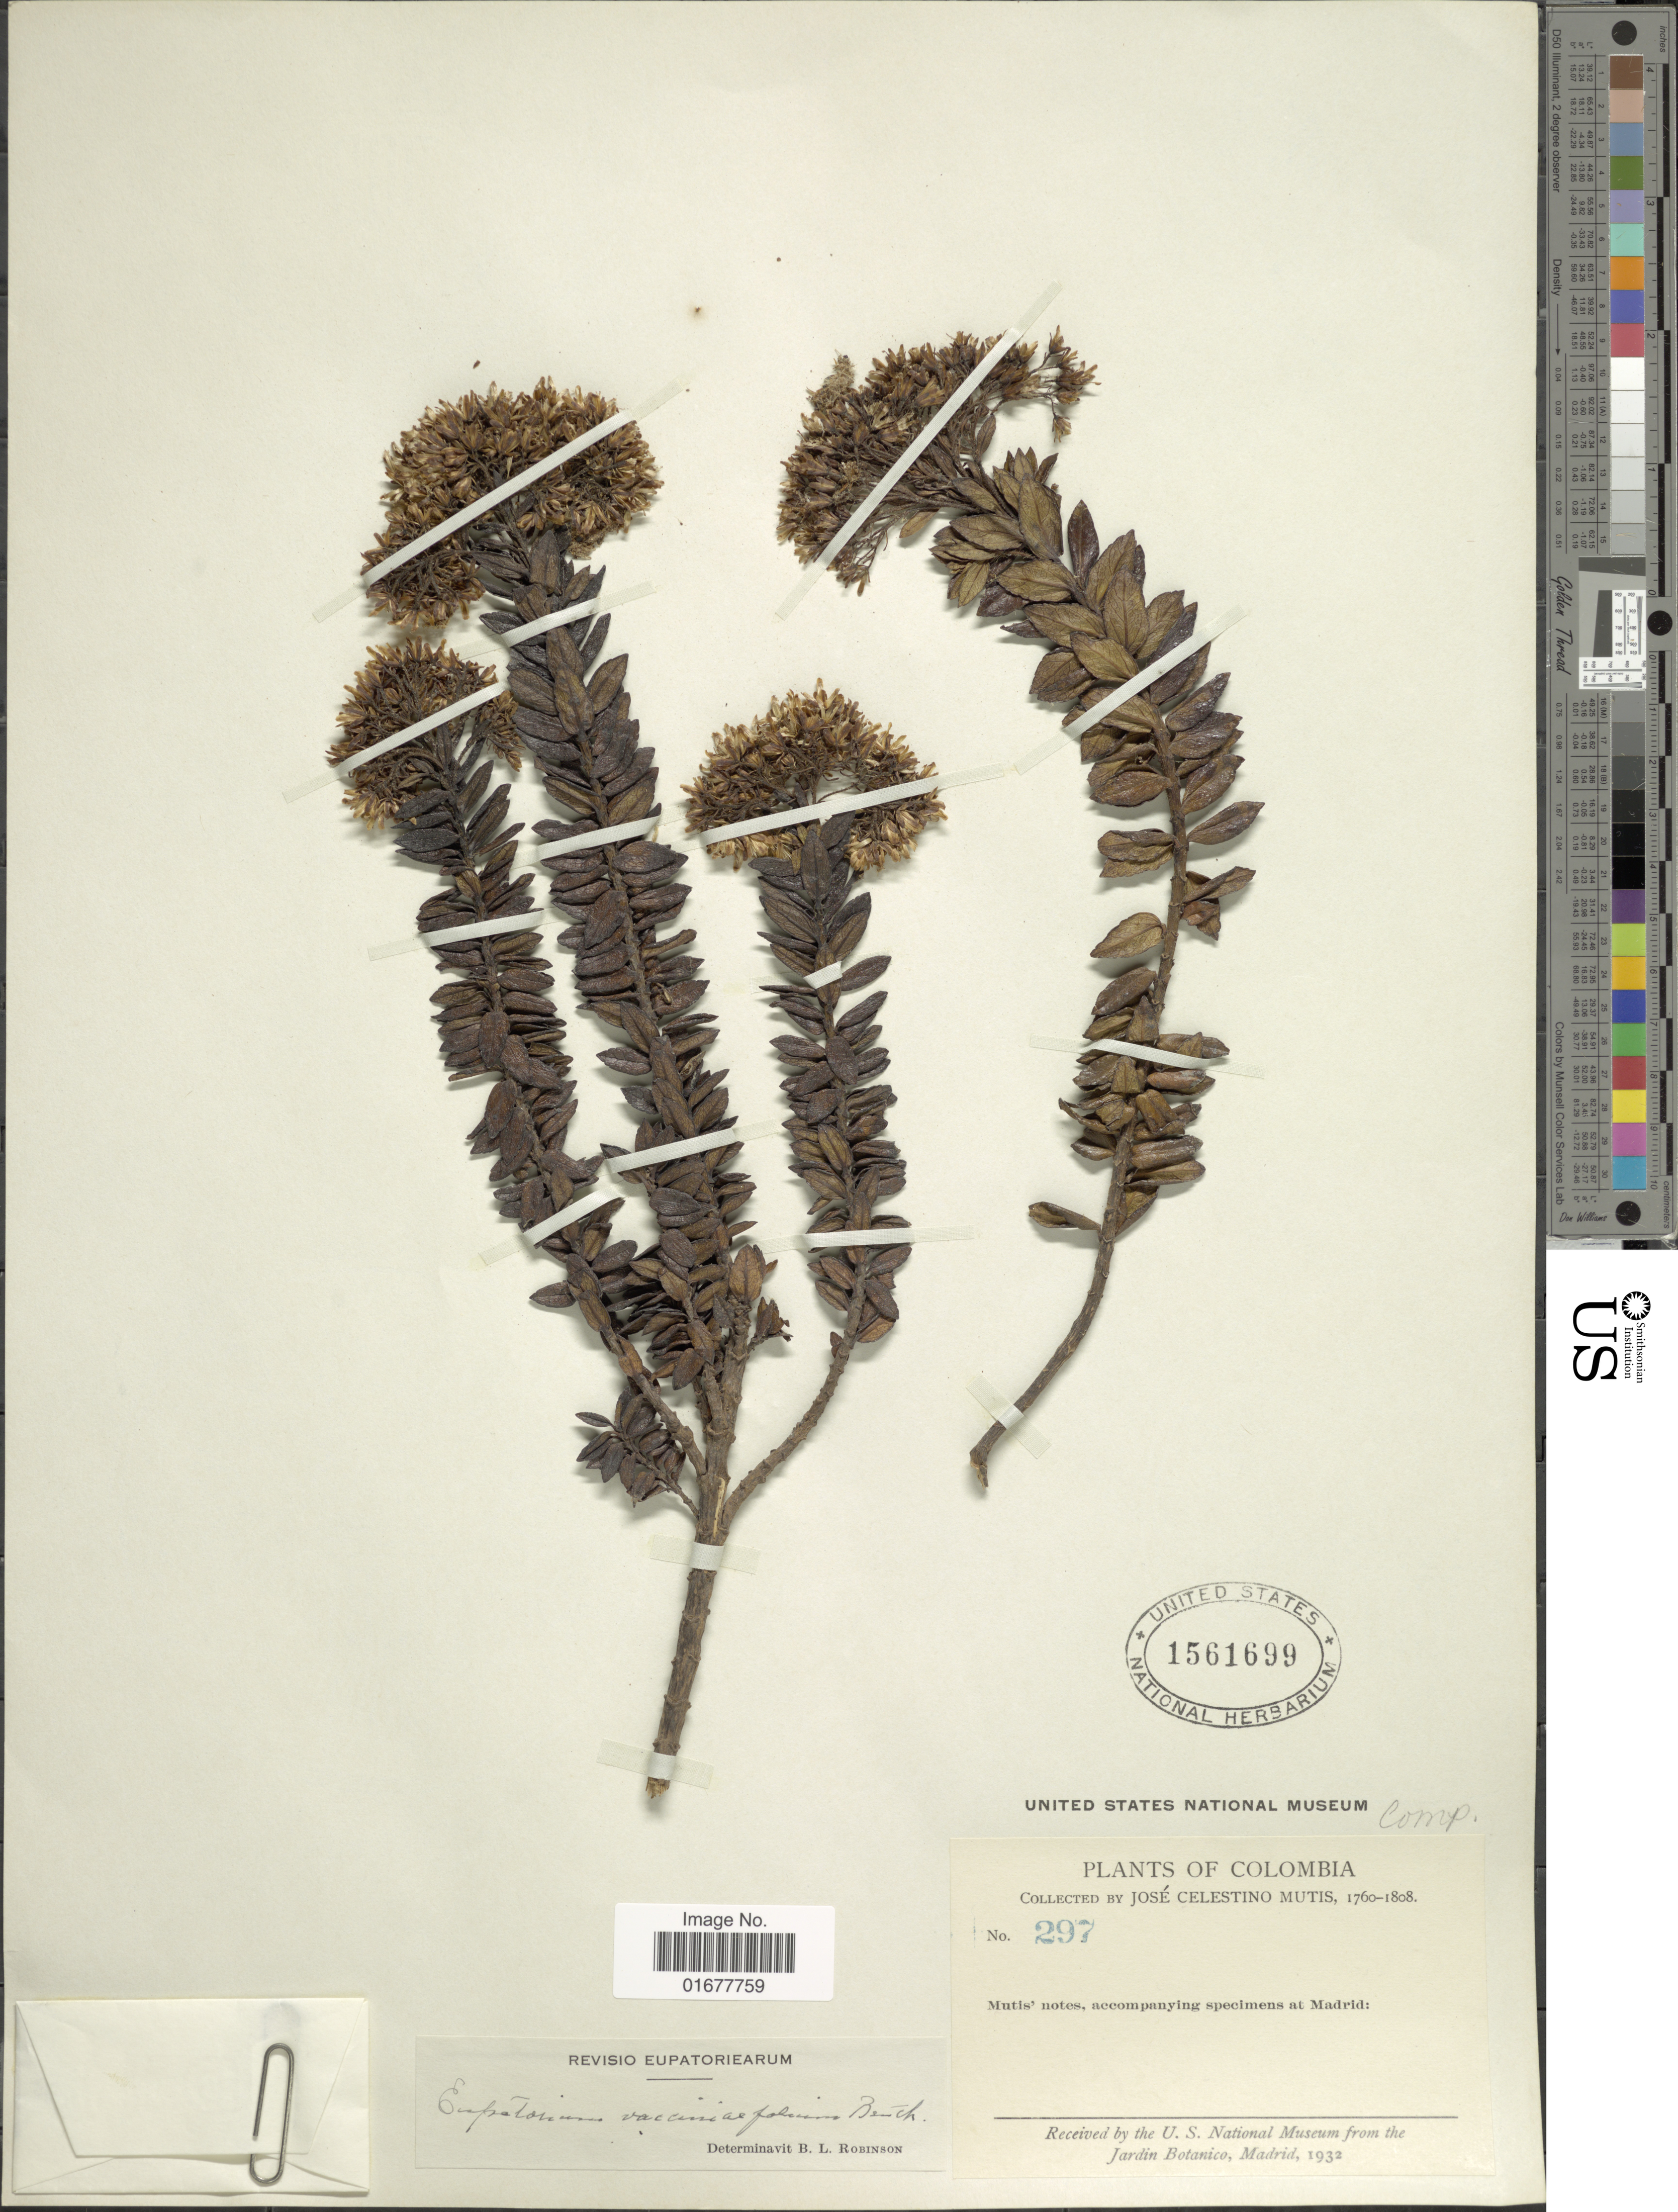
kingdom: Plantae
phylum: Tracheophyta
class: Magnoliopsida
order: Asterales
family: Asteraceae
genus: Ageratina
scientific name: Ageratina vacciniaefolia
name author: (Benth.) R.M. King & H. Rob.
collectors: J. C. B. Mutis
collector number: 297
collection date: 1760/1808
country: Colombia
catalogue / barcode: US 1561699